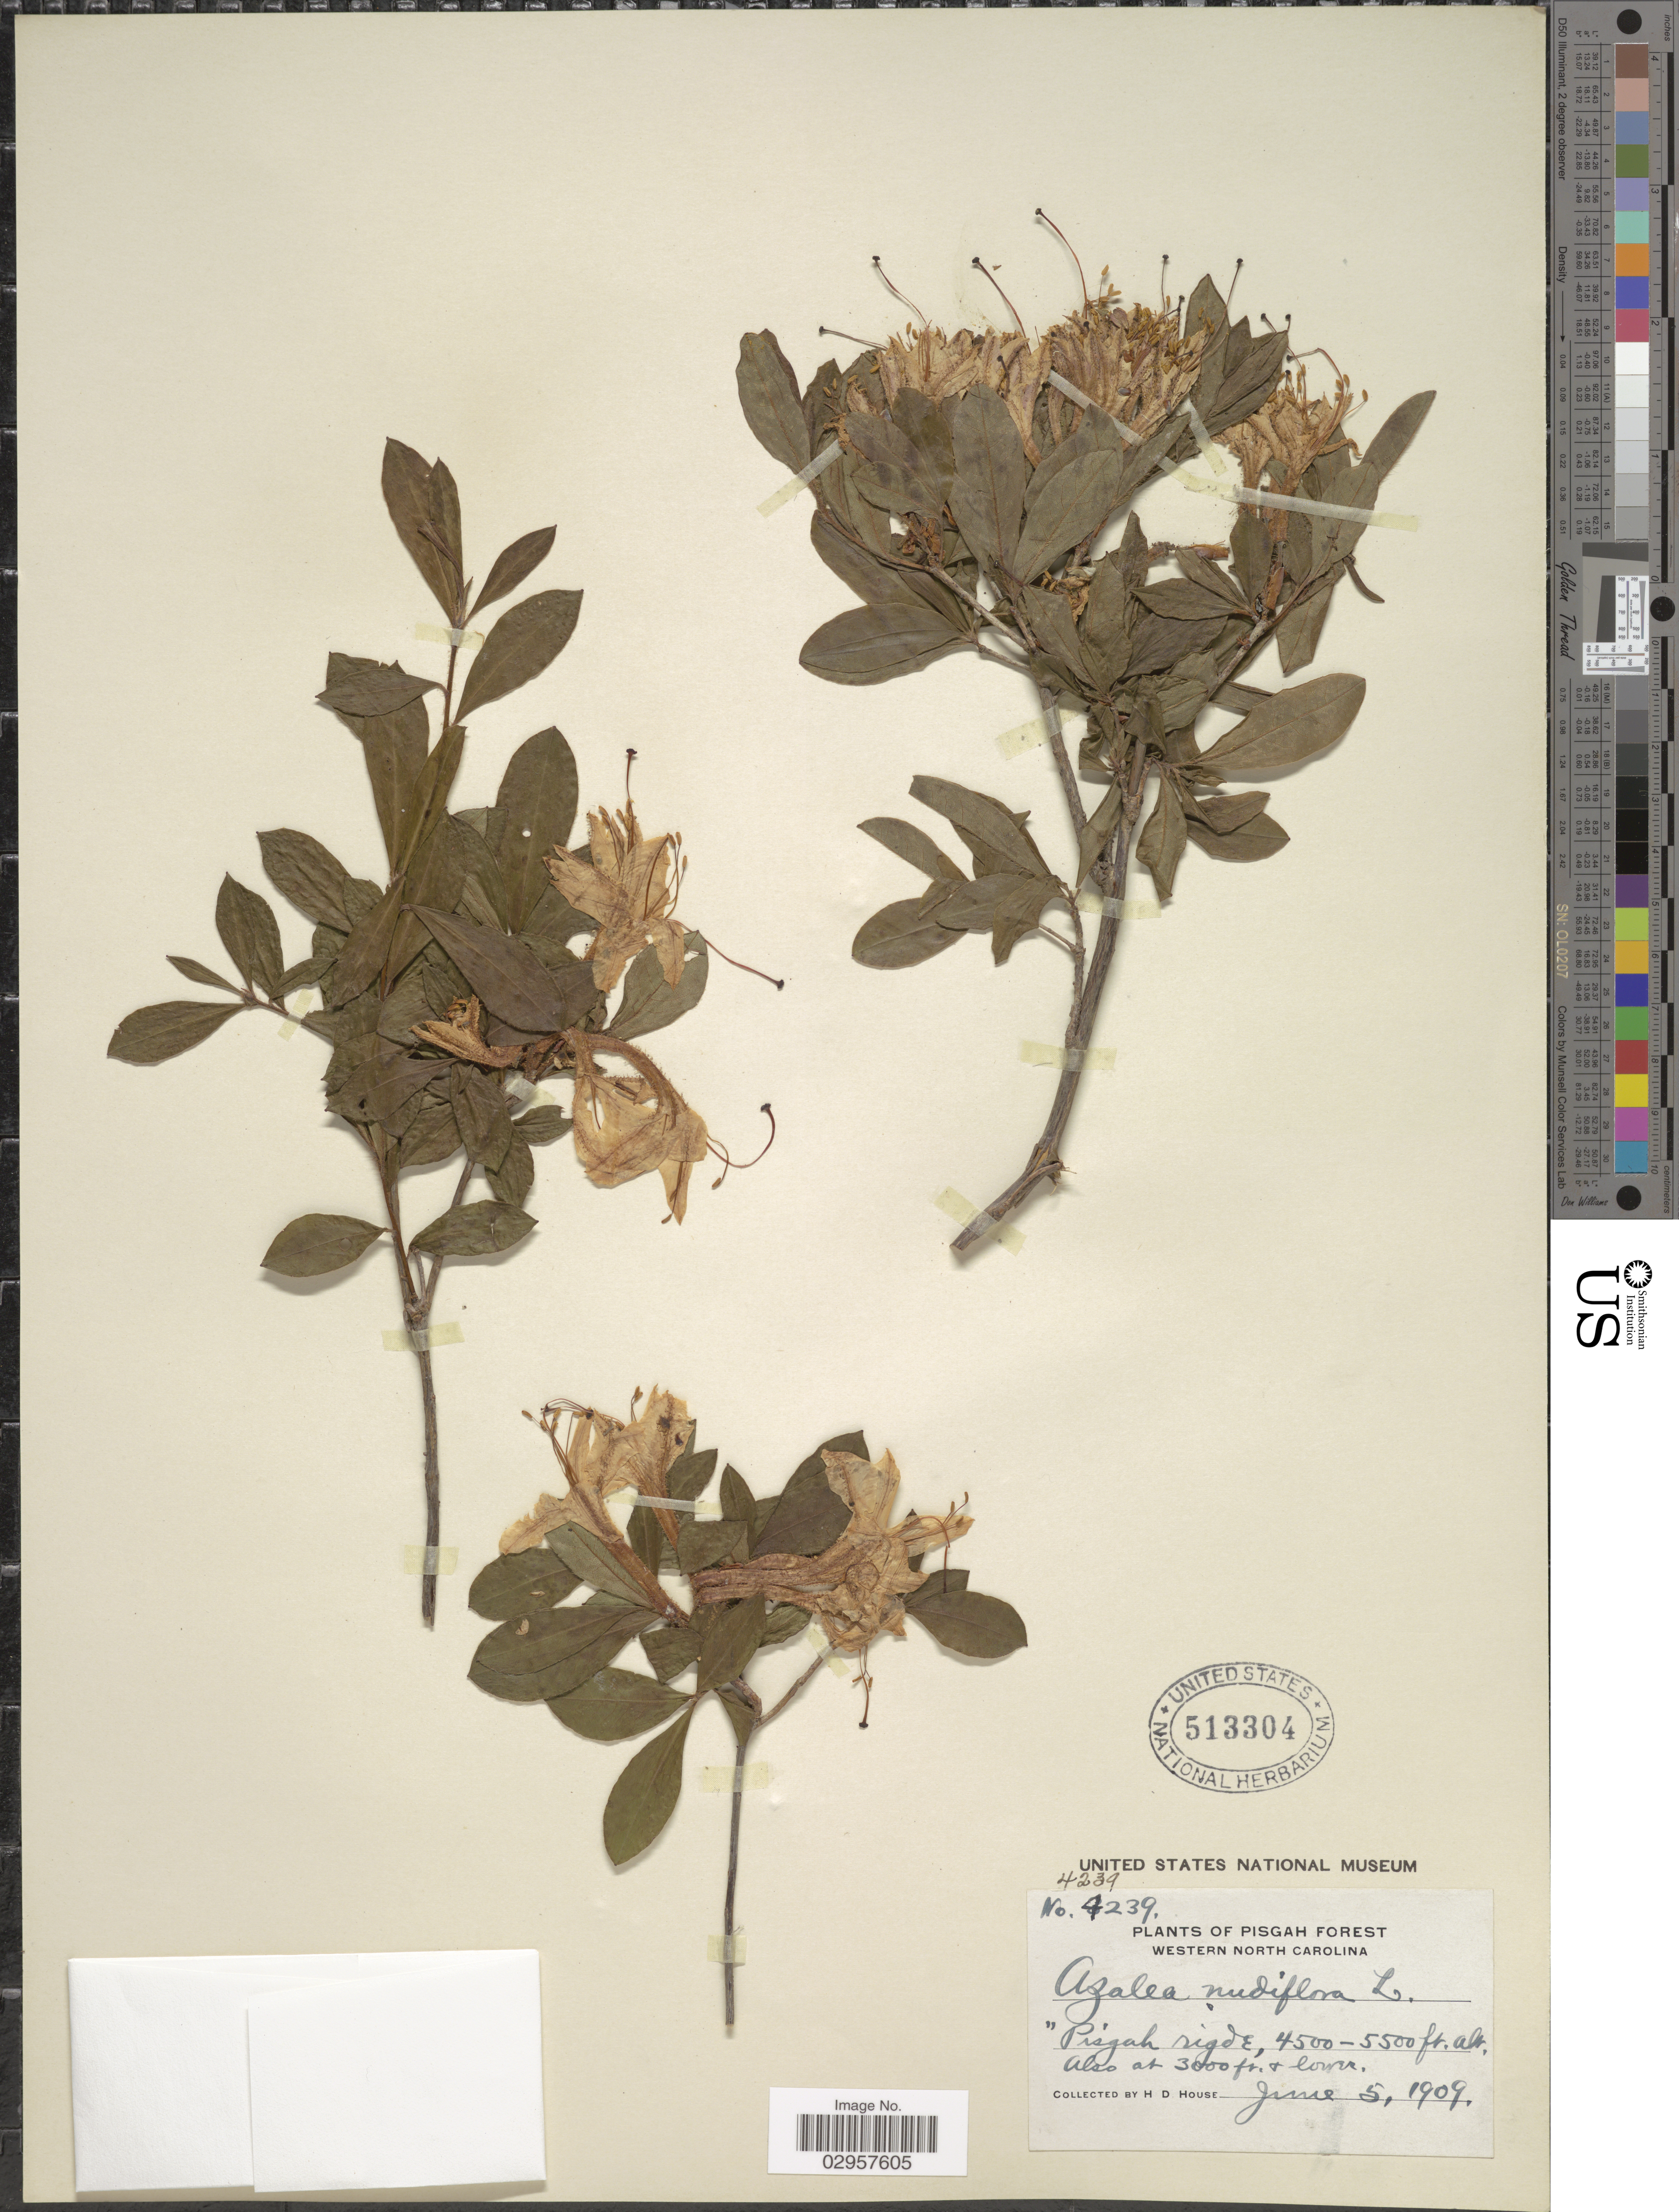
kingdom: Plantae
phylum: Tracheophyta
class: Magnoliopsida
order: Ericales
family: Ericaceae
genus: Rhododendron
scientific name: Rhododendron arborescens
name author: (Pursh) Torr.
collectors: H. D. House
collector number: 4239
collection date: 1909-06-05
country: United States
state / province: North Carolina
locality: Pisgah Forest. Western North Carolina. Pisgah ridge.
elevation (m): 914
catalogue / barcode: US 513304